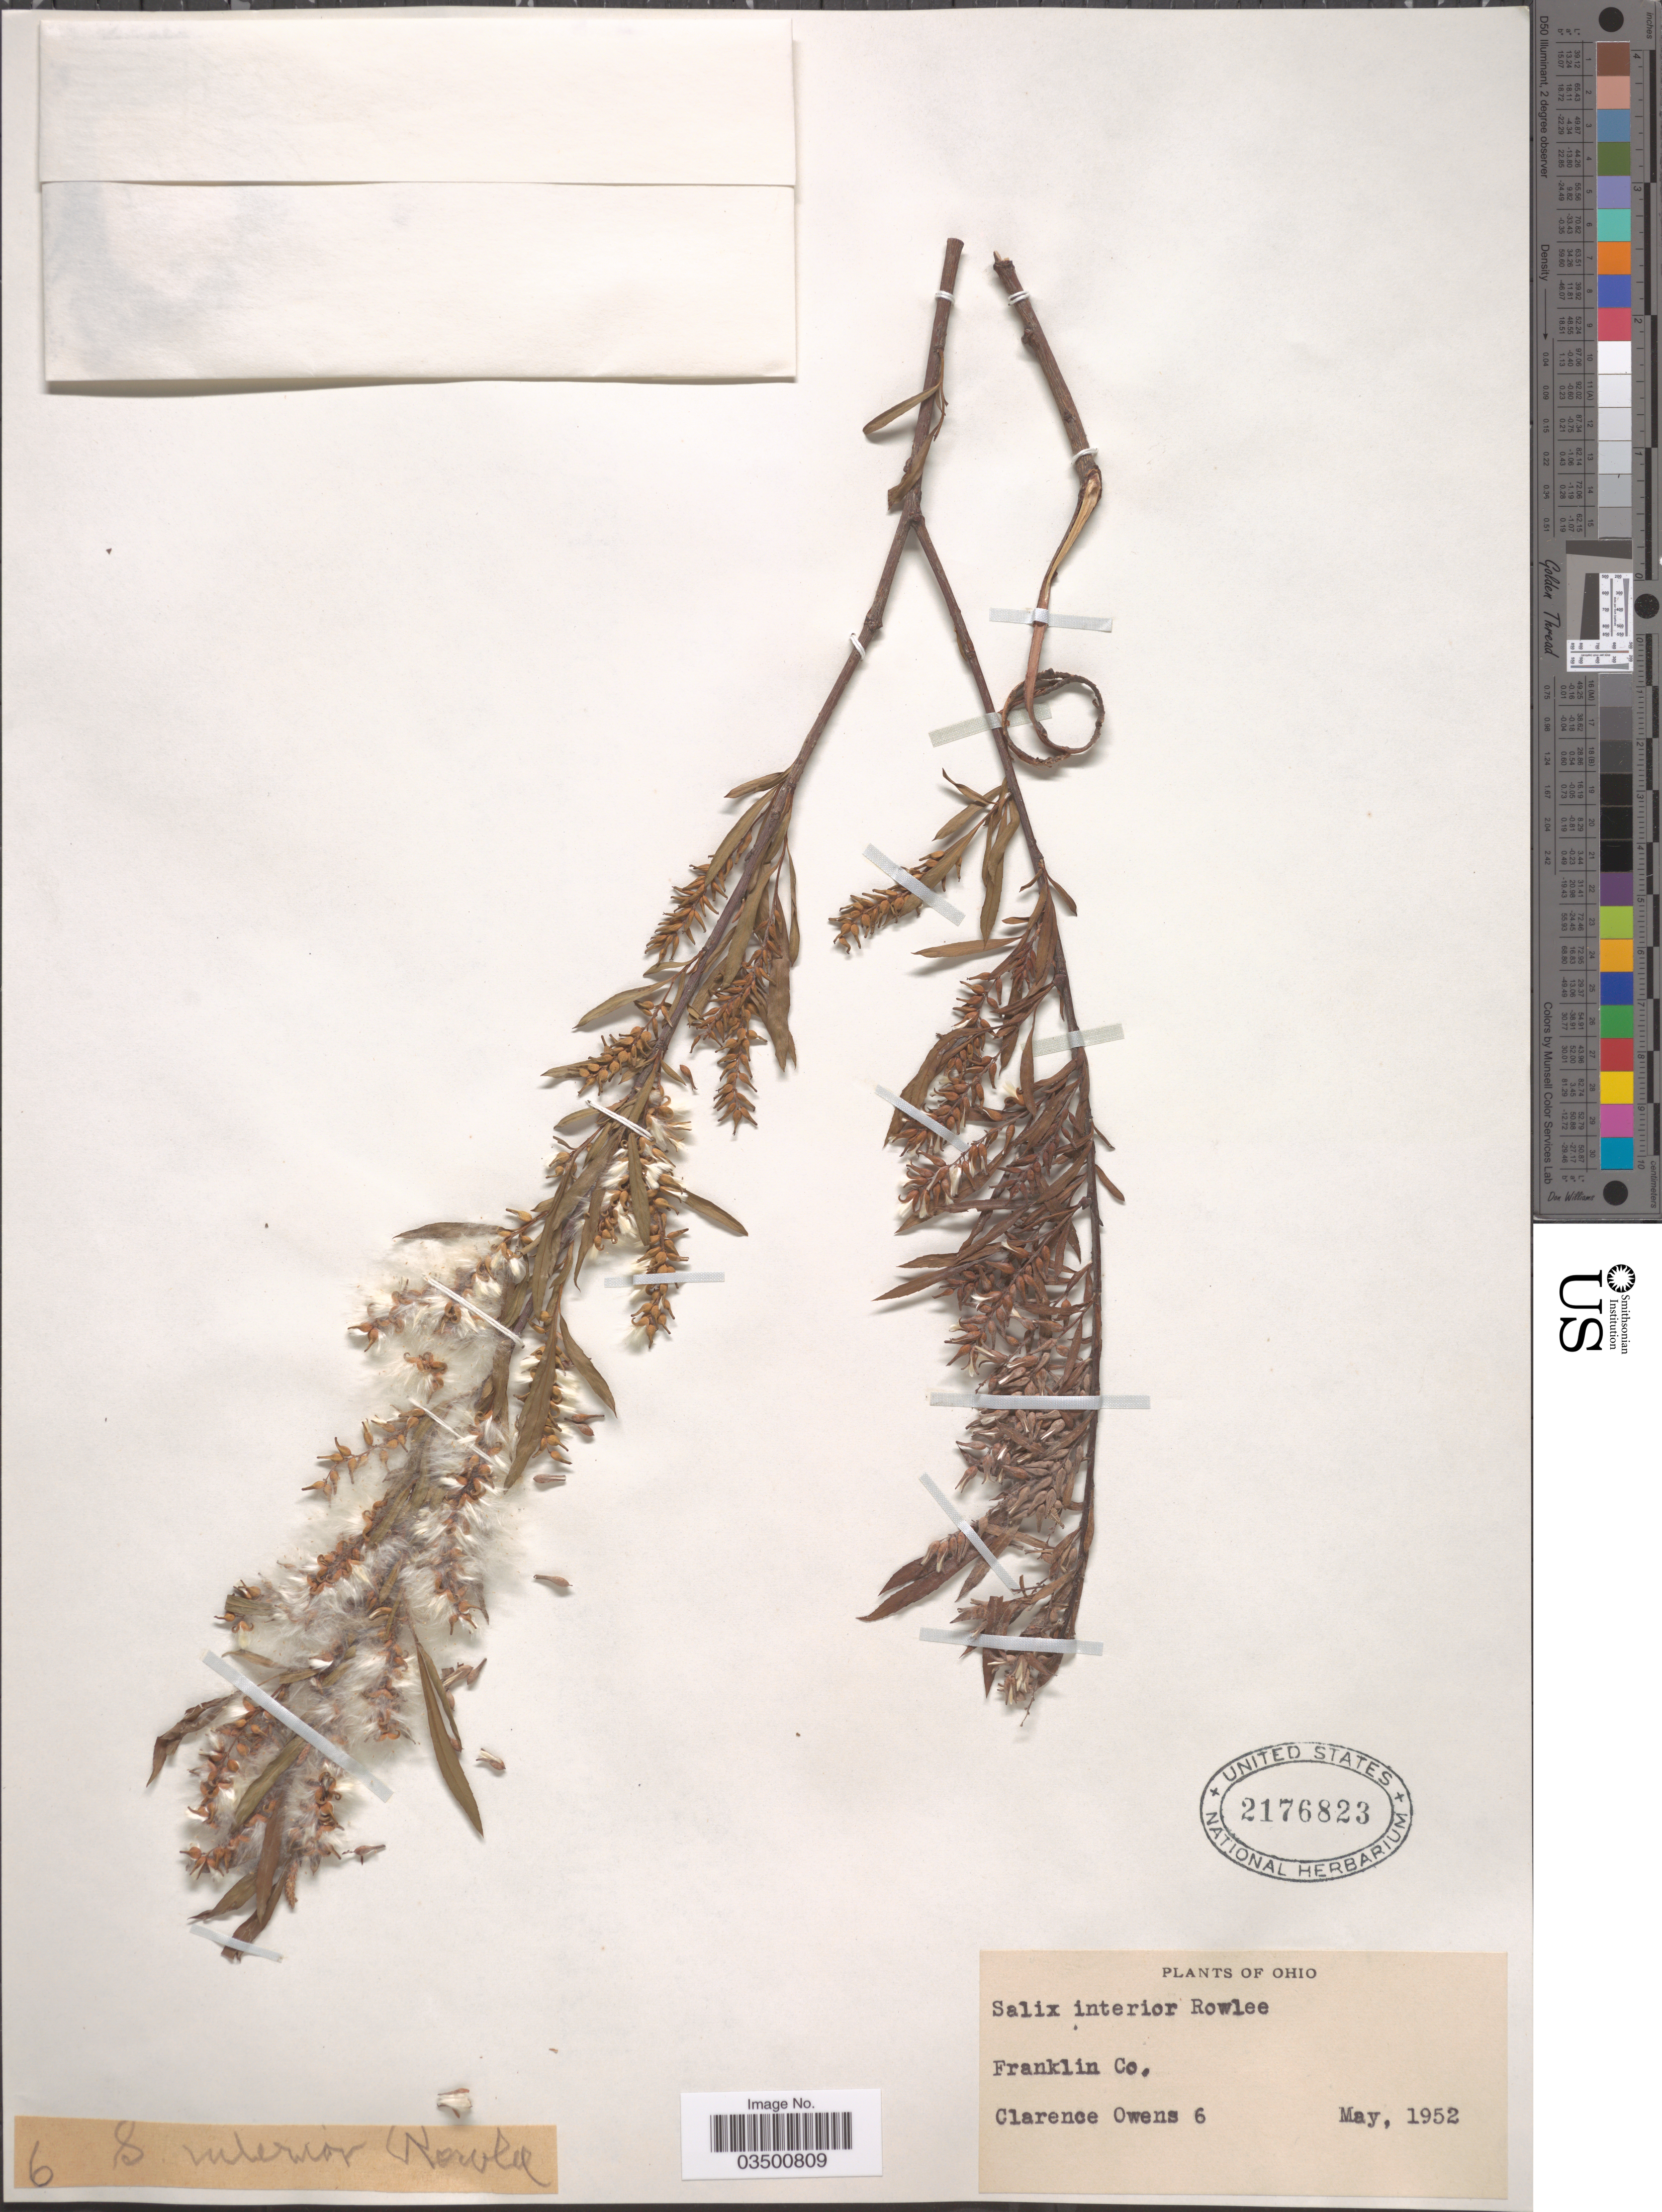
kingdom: Plantae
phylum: Tracheophyta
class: Magnoliopsida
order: Malpighiales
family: Salicaceae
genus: Salix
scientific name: Salix interior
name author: Rowlee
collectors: C. Owens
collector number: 6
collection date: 1952-05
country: United States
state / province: Ohio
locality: Franklin Co.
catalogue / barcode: US 2176823